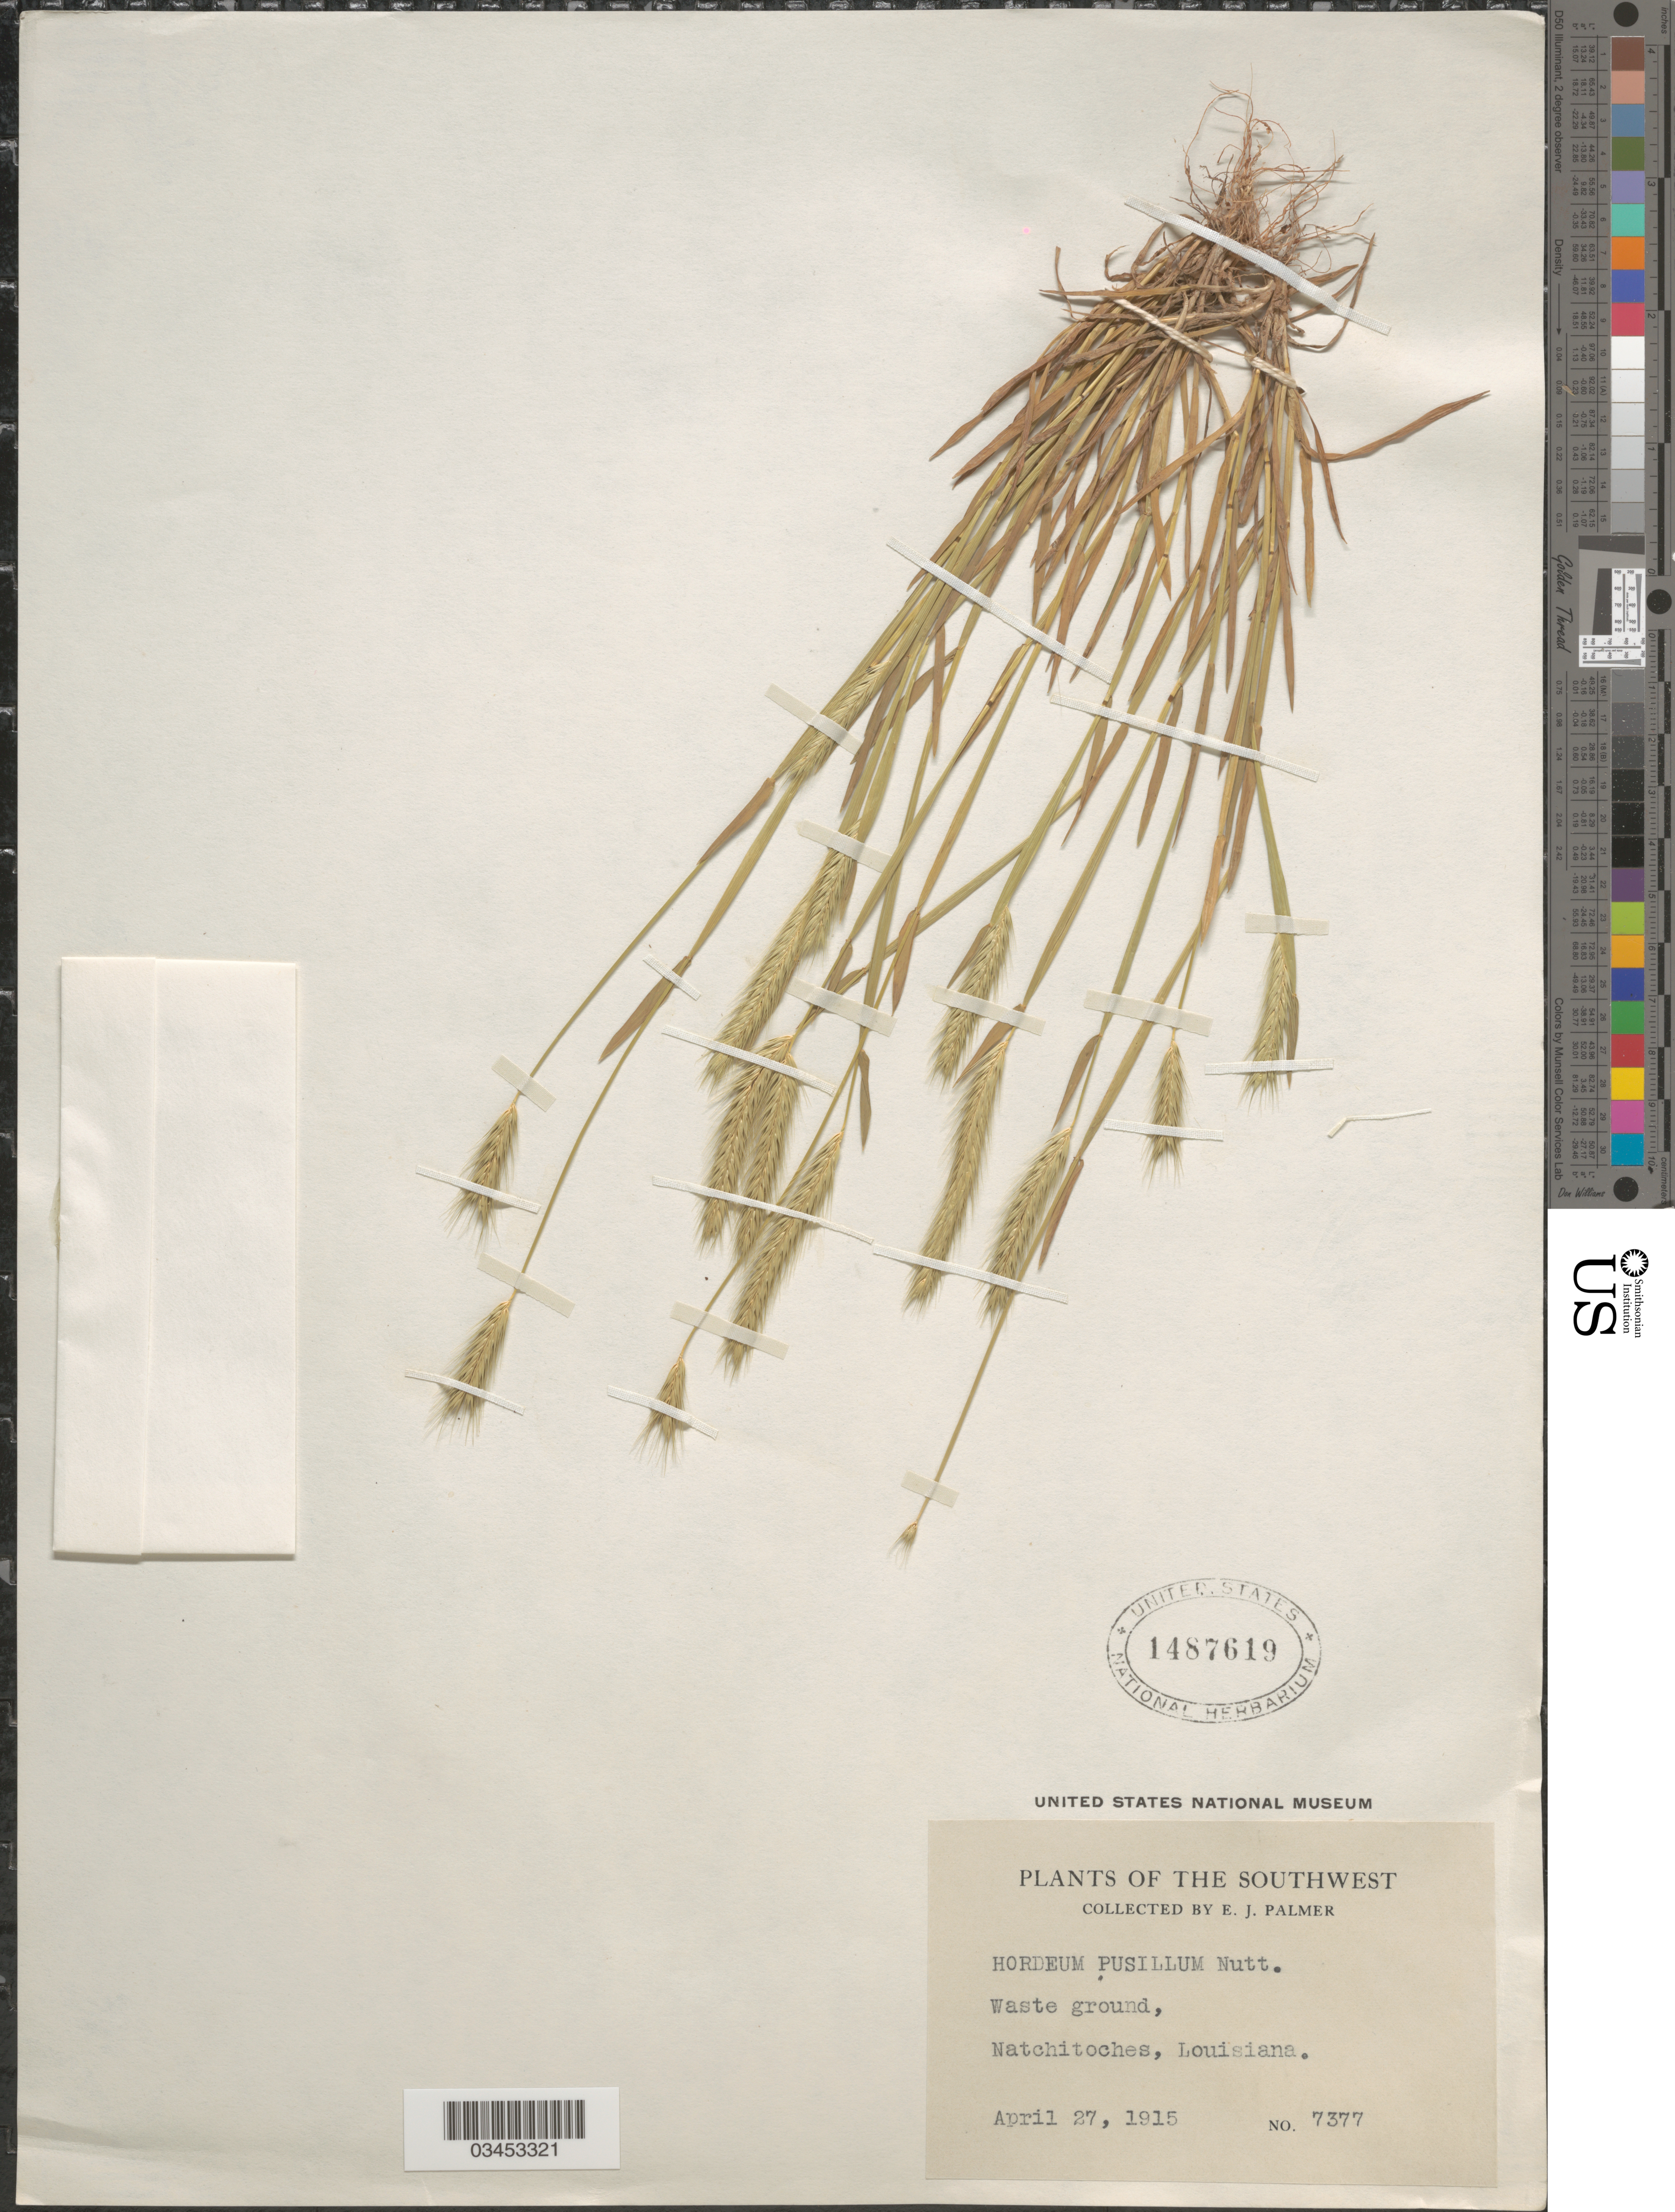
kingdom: Plantae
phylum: Tracheophyta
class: Liliopsida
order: Poales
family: Poaceae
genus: Hordeum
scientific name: Hordeum pusillum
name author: Nutt.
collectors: E. J. Palmer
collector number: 7377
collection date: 1915-04-27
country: United States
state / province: Louisiana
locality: The Southwest. Waste ground, Natchitoches.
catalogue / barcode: US 1487619